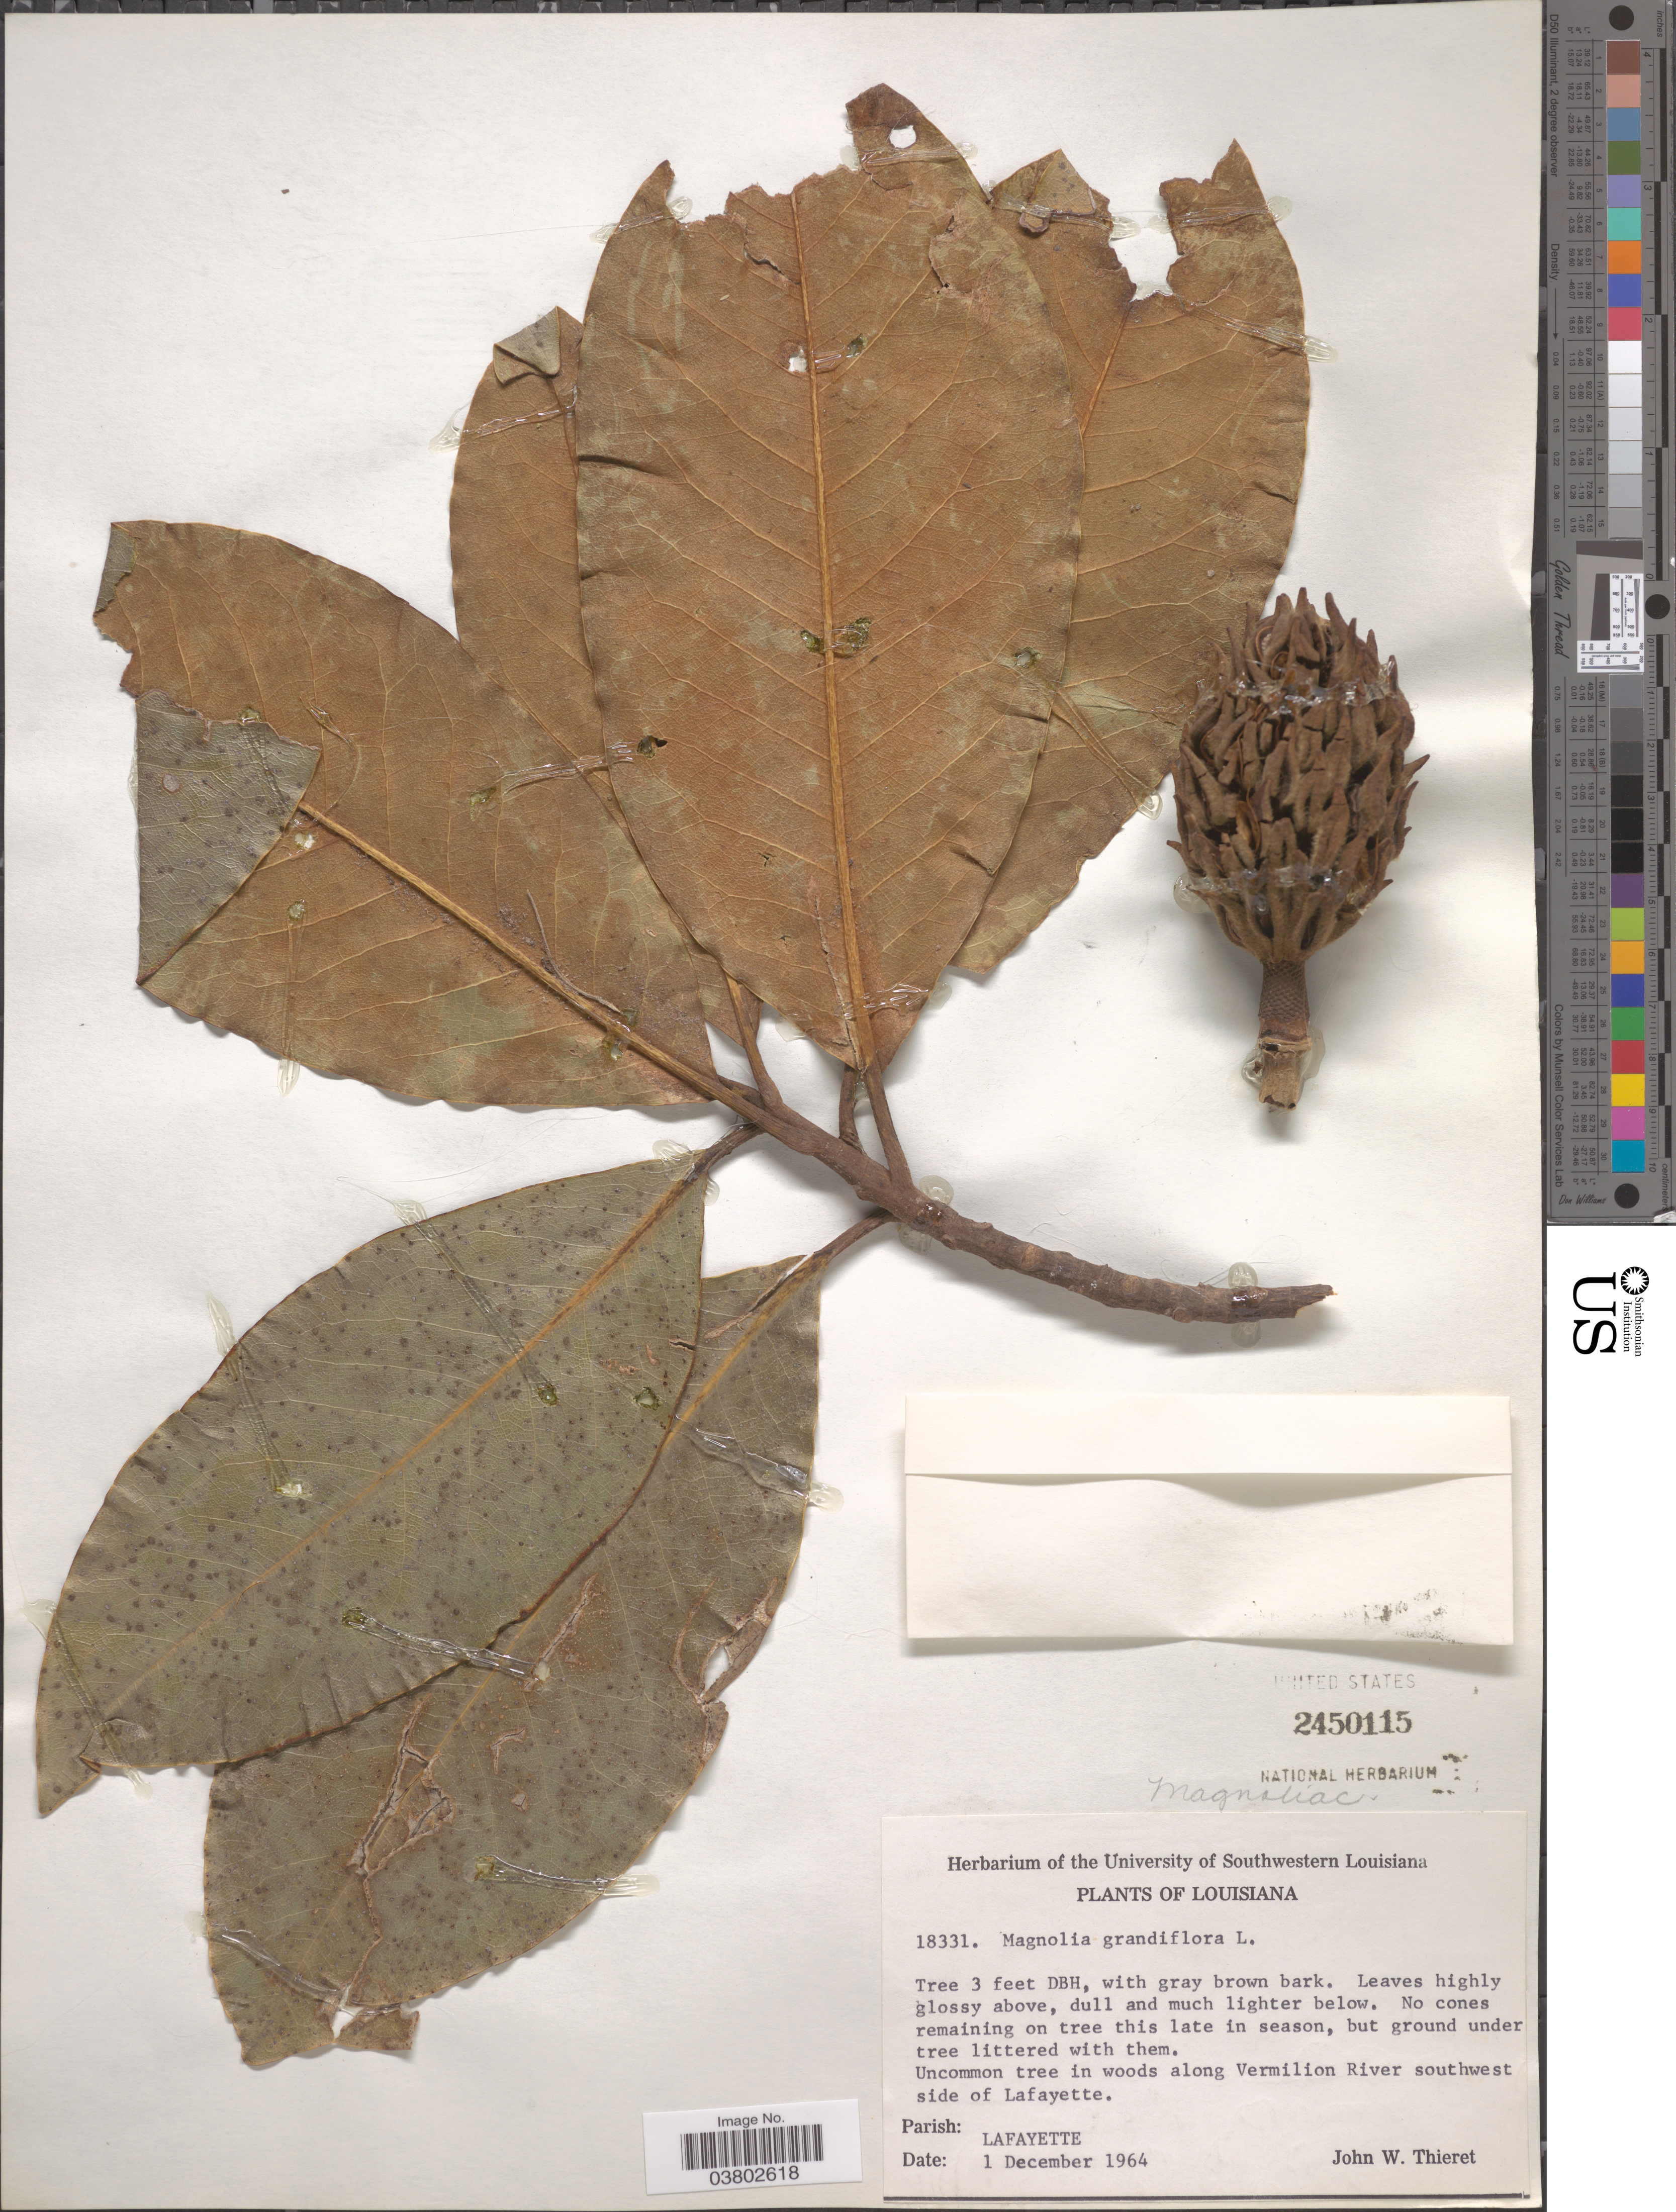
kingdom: Plantae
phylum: Tracheophyta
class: Magnoliopsida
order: Magnoliales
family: Magnoliaceae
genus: Magnolia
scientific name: Magnolia grandiflora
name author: L.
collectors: J. W. Thieret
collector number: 18331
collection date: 1964-12-01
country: United States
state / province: Louisiana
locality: Along Vermilion River southwest side of Lafayette. Parish: Lafayette.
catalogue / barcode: US 2450115